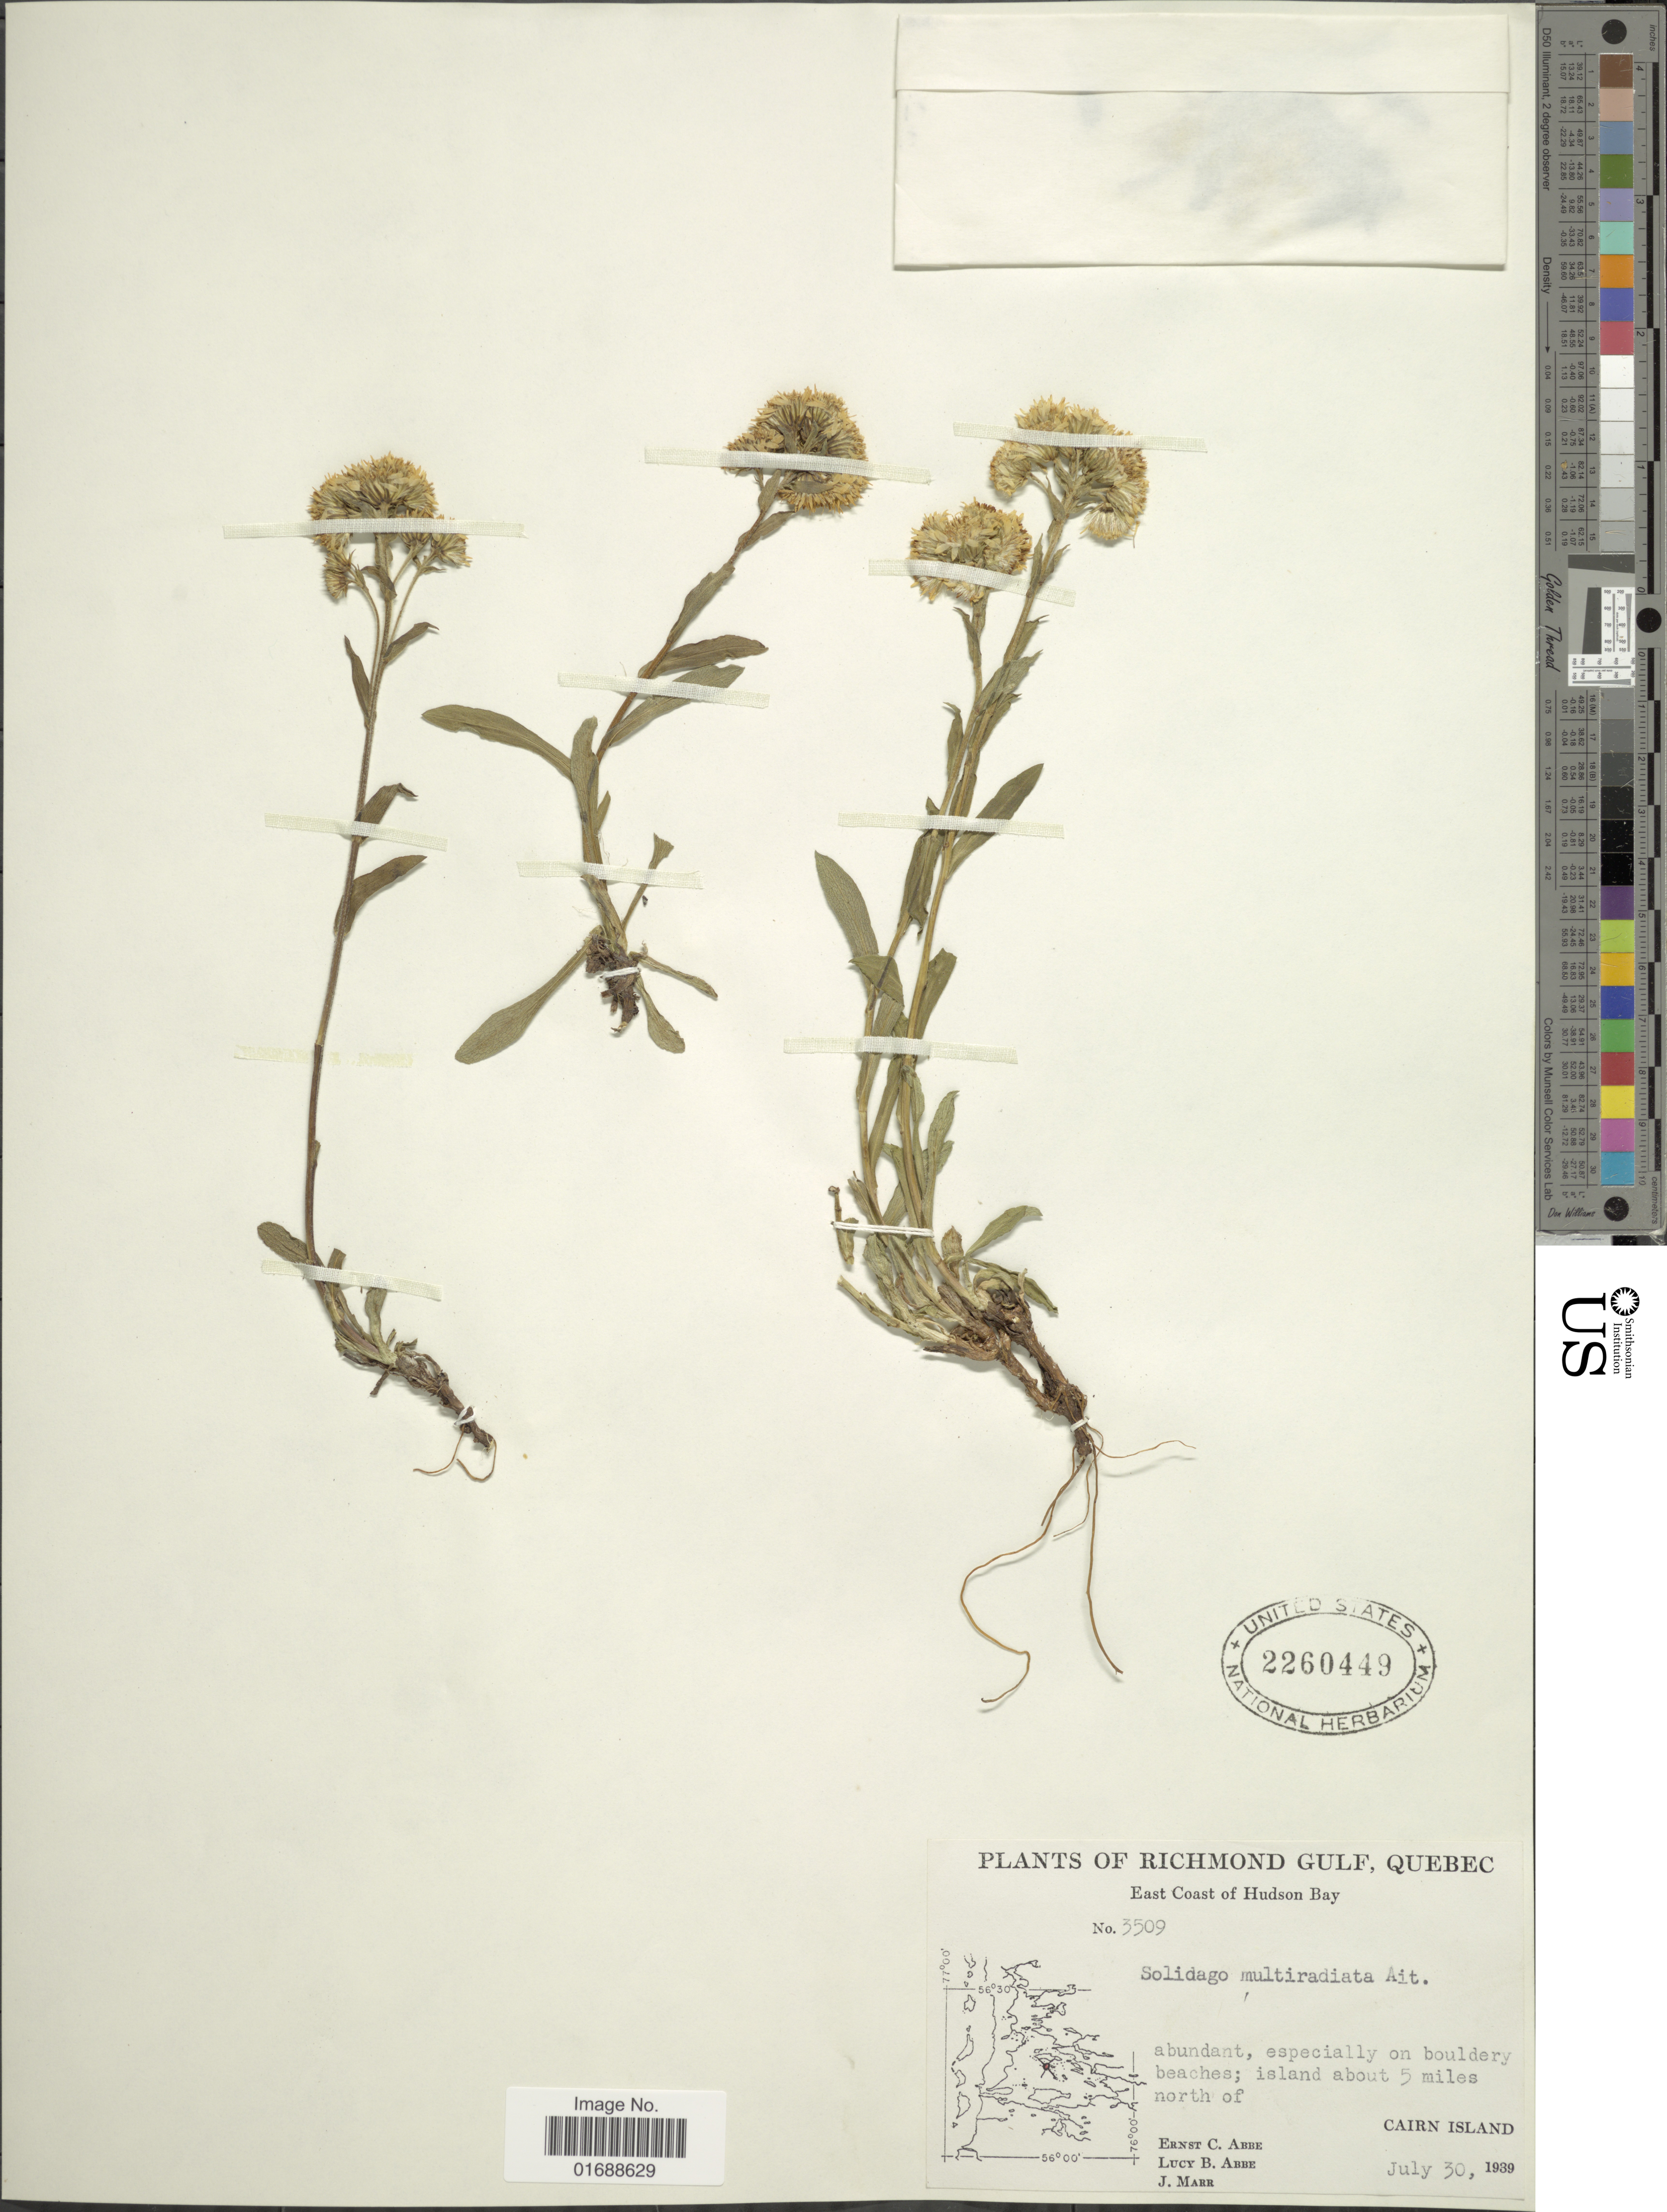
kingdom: Plantae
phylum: Tracheophyta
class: Magnoliopsida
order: Asterales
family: Asteraceae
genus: Solidago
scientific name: Solidago multiradiata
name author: Aiton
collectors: E. C. Abbe, L. B. Abbe & J. Marr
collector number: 3509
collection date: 1939-07-30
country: Canada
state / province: Quebec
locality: Richmond Gulf, East Coast of Hudson Bay, island about 5 miles north of Cairn Island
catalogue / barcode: US 2260449